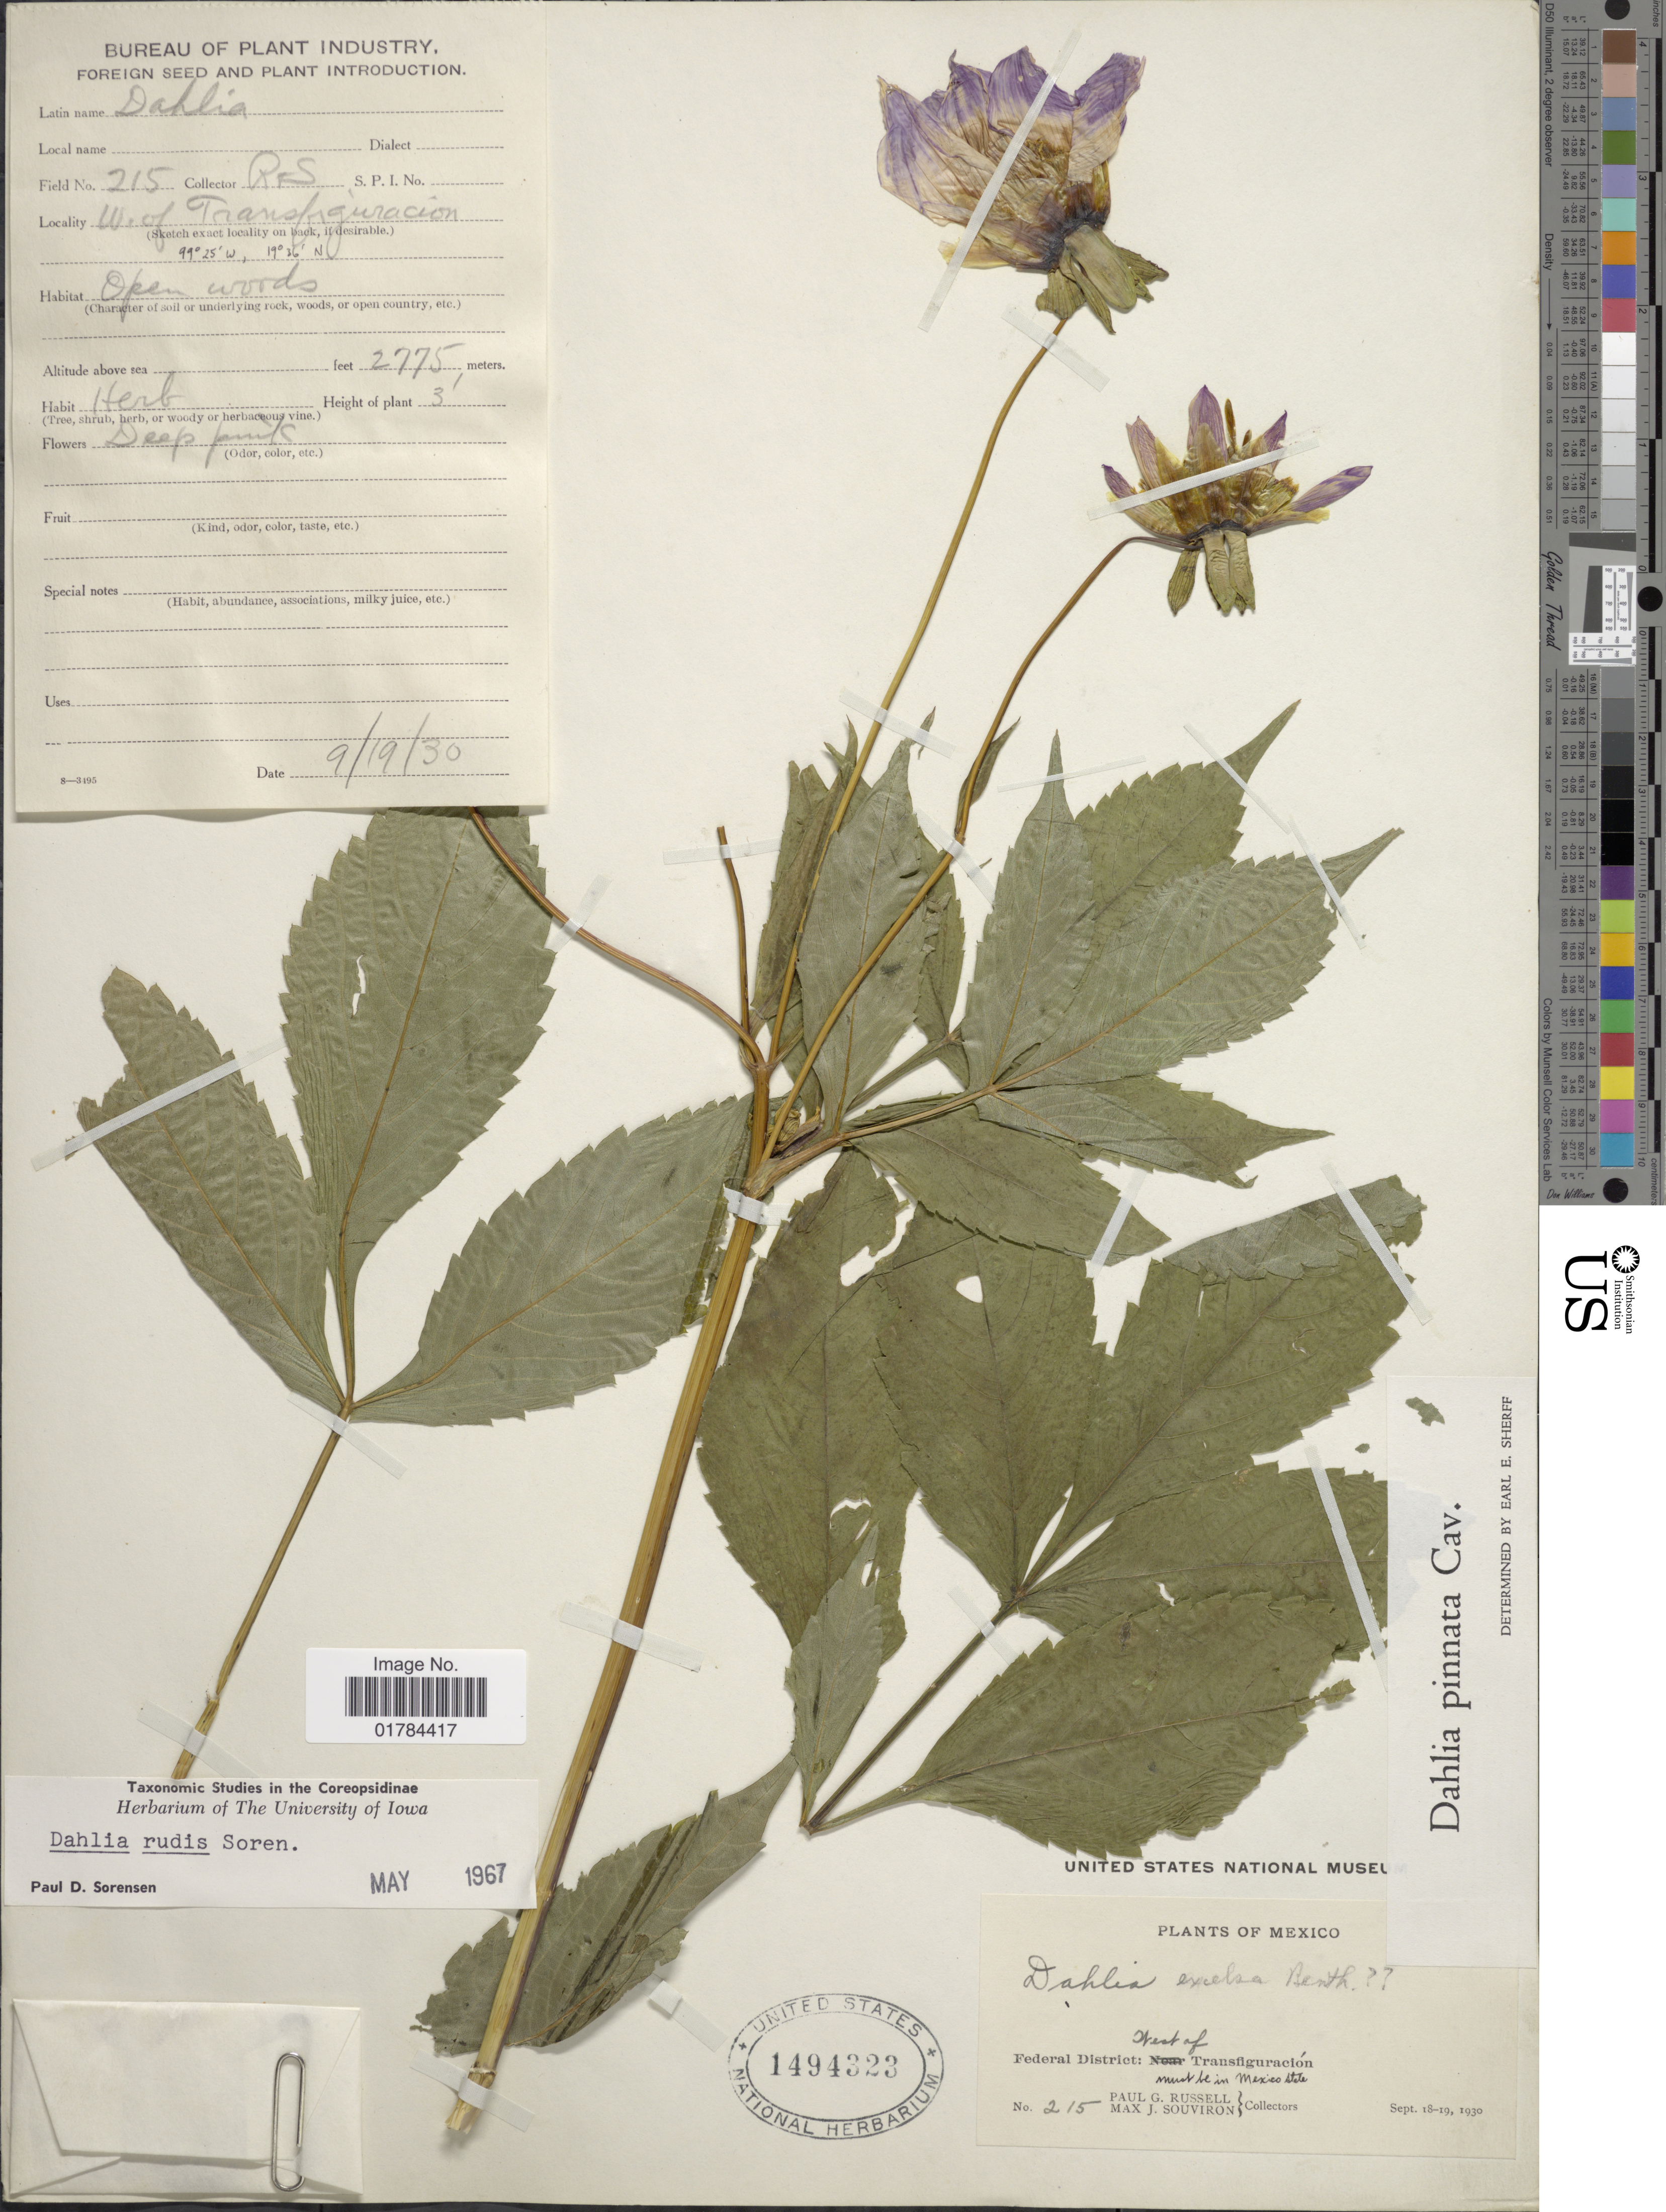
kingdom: Plantae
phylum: Tracheophyta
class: Magnoliopsida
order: Asterales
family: Asteraceae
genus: Dahlia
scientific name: Dahlia rudis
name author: P.D. Sørensen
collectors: P. G. Russell & M. J. Souviron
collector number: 215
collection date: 1930-09-18/1930-09-19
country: Mexico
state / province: Distrito Federal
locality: West of Transfiguracion, must be in Mexico State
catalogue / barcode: US 1494323